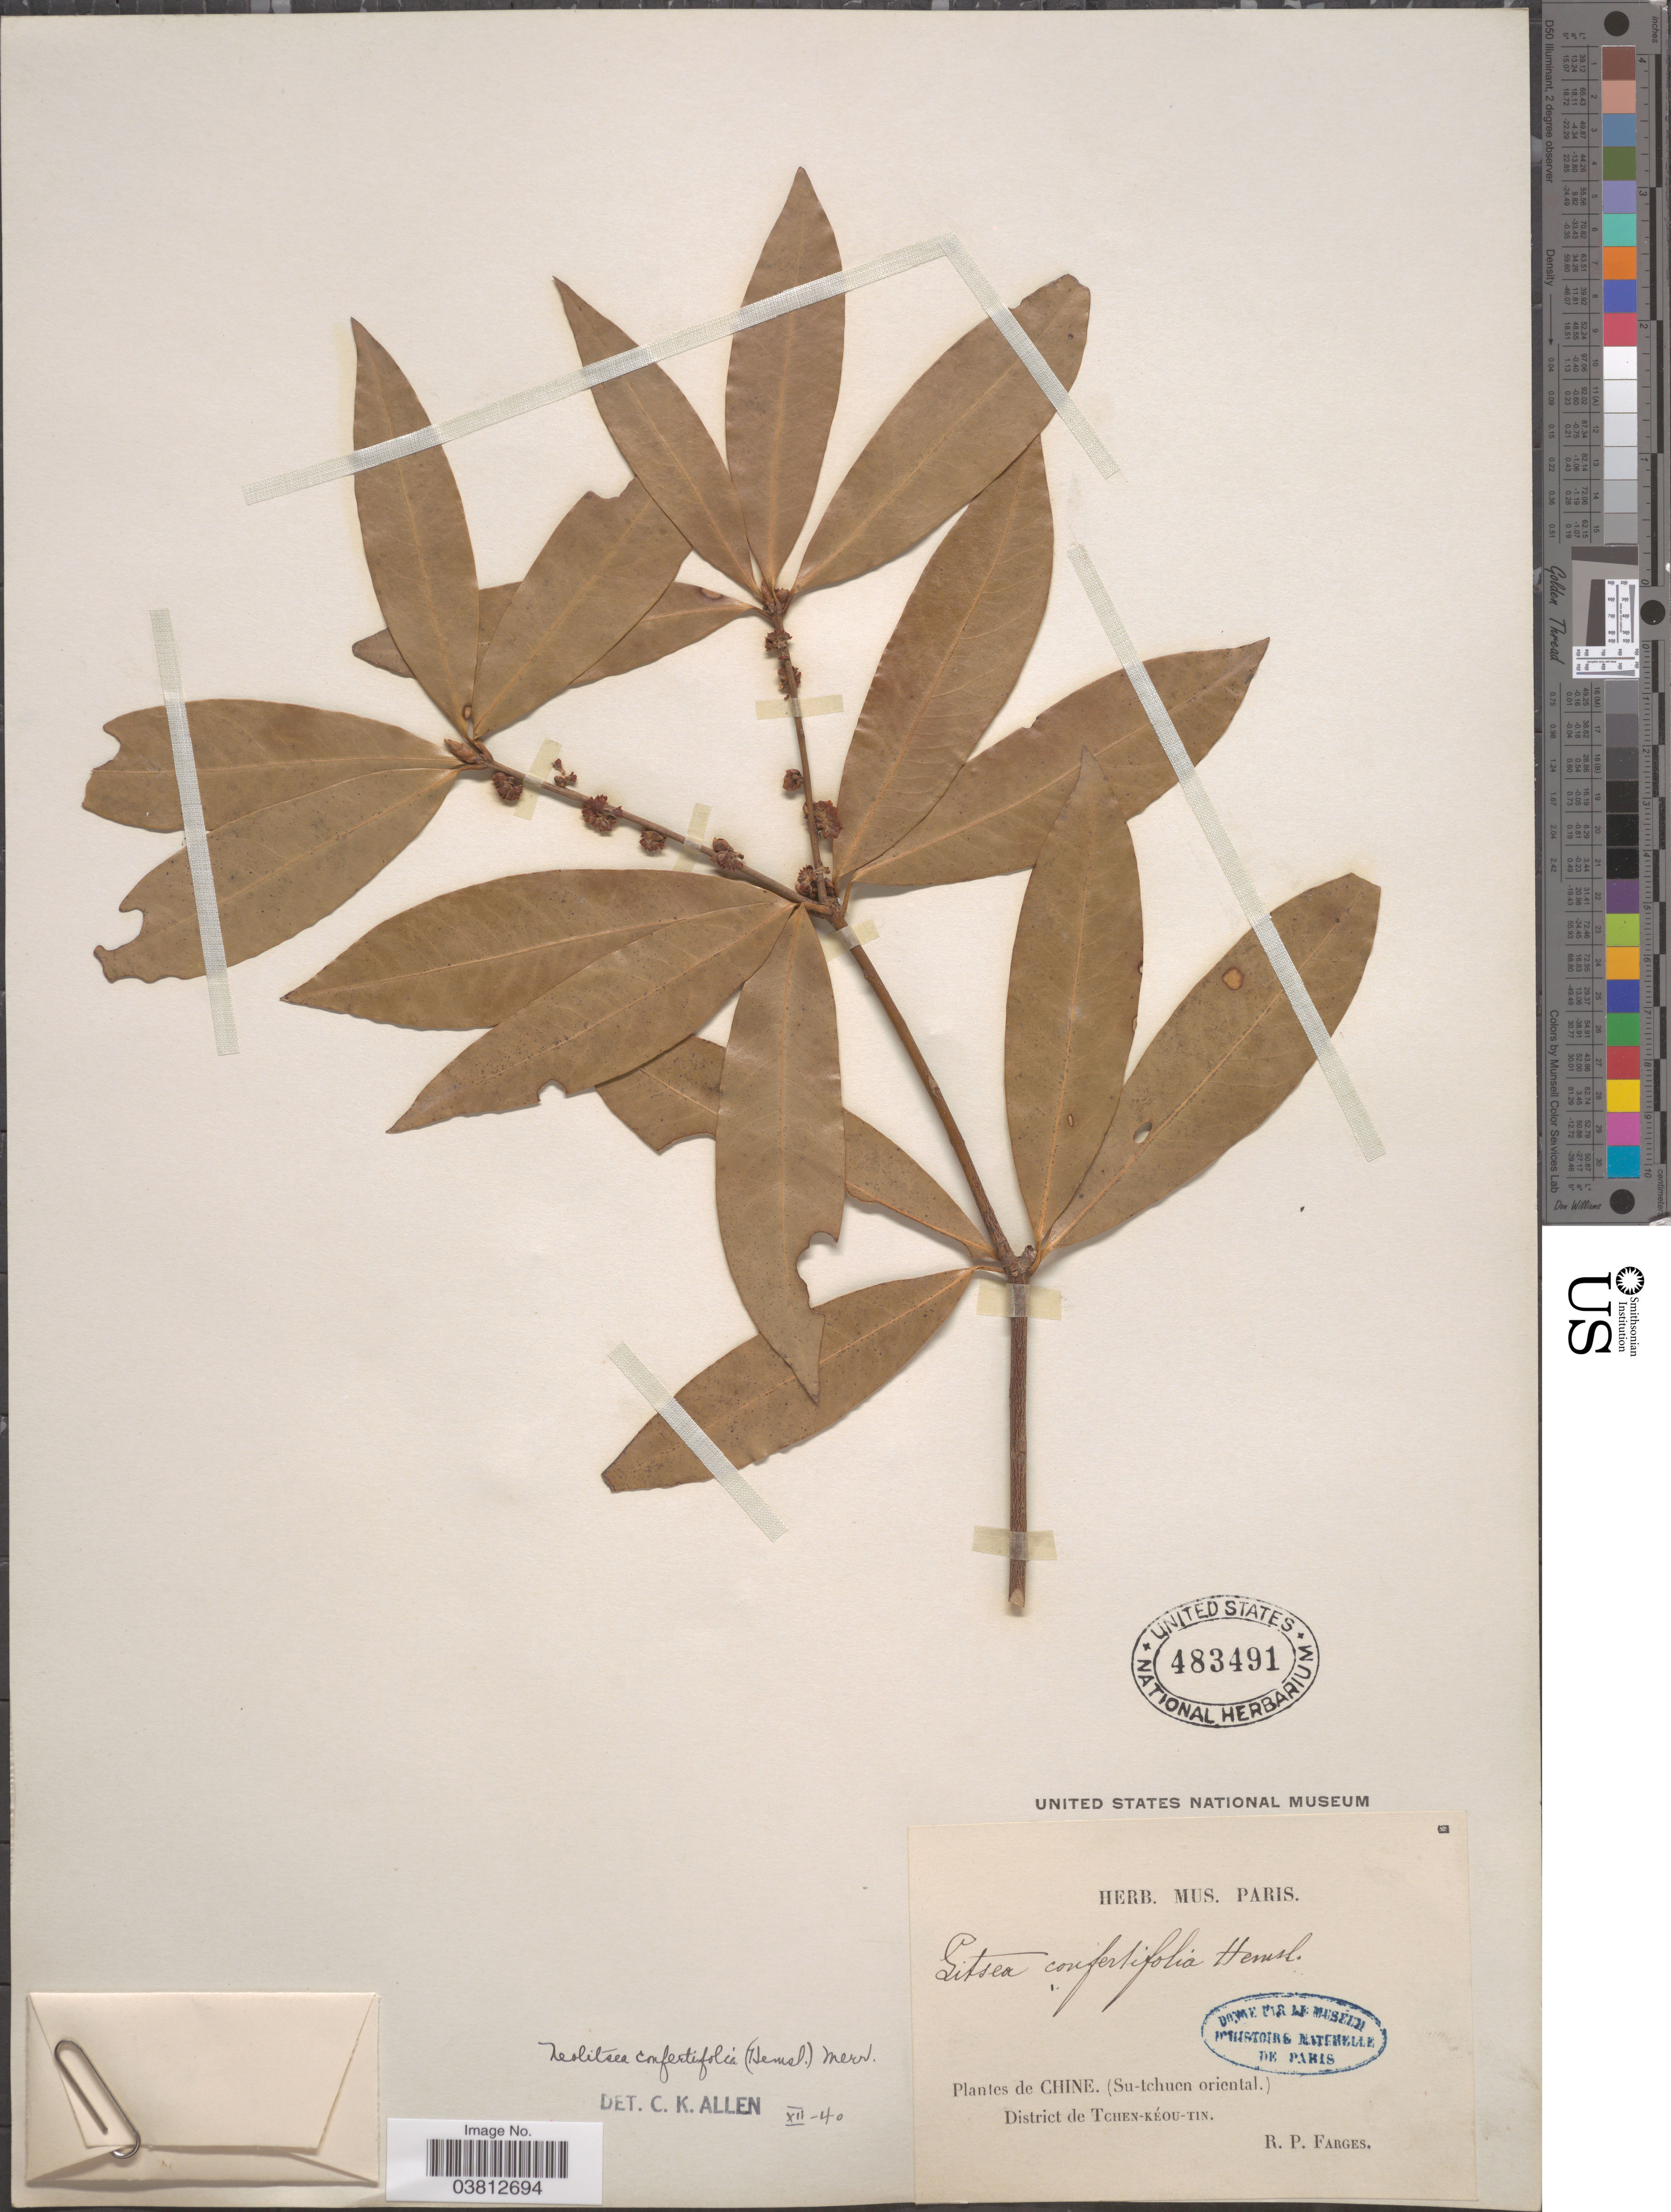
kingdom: Plantae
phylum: Tracheophyta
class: Magnoliopsida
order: Laurales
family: Lauraceae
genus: Neolitsea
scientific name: Neolitsea confertifolia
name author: (Hemsl.) Merr.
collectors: R. Farges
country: China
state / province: Sichuan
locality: Su-tchuen oriental. District de Tchen-Kéou-Tin.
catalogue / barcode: US 483491